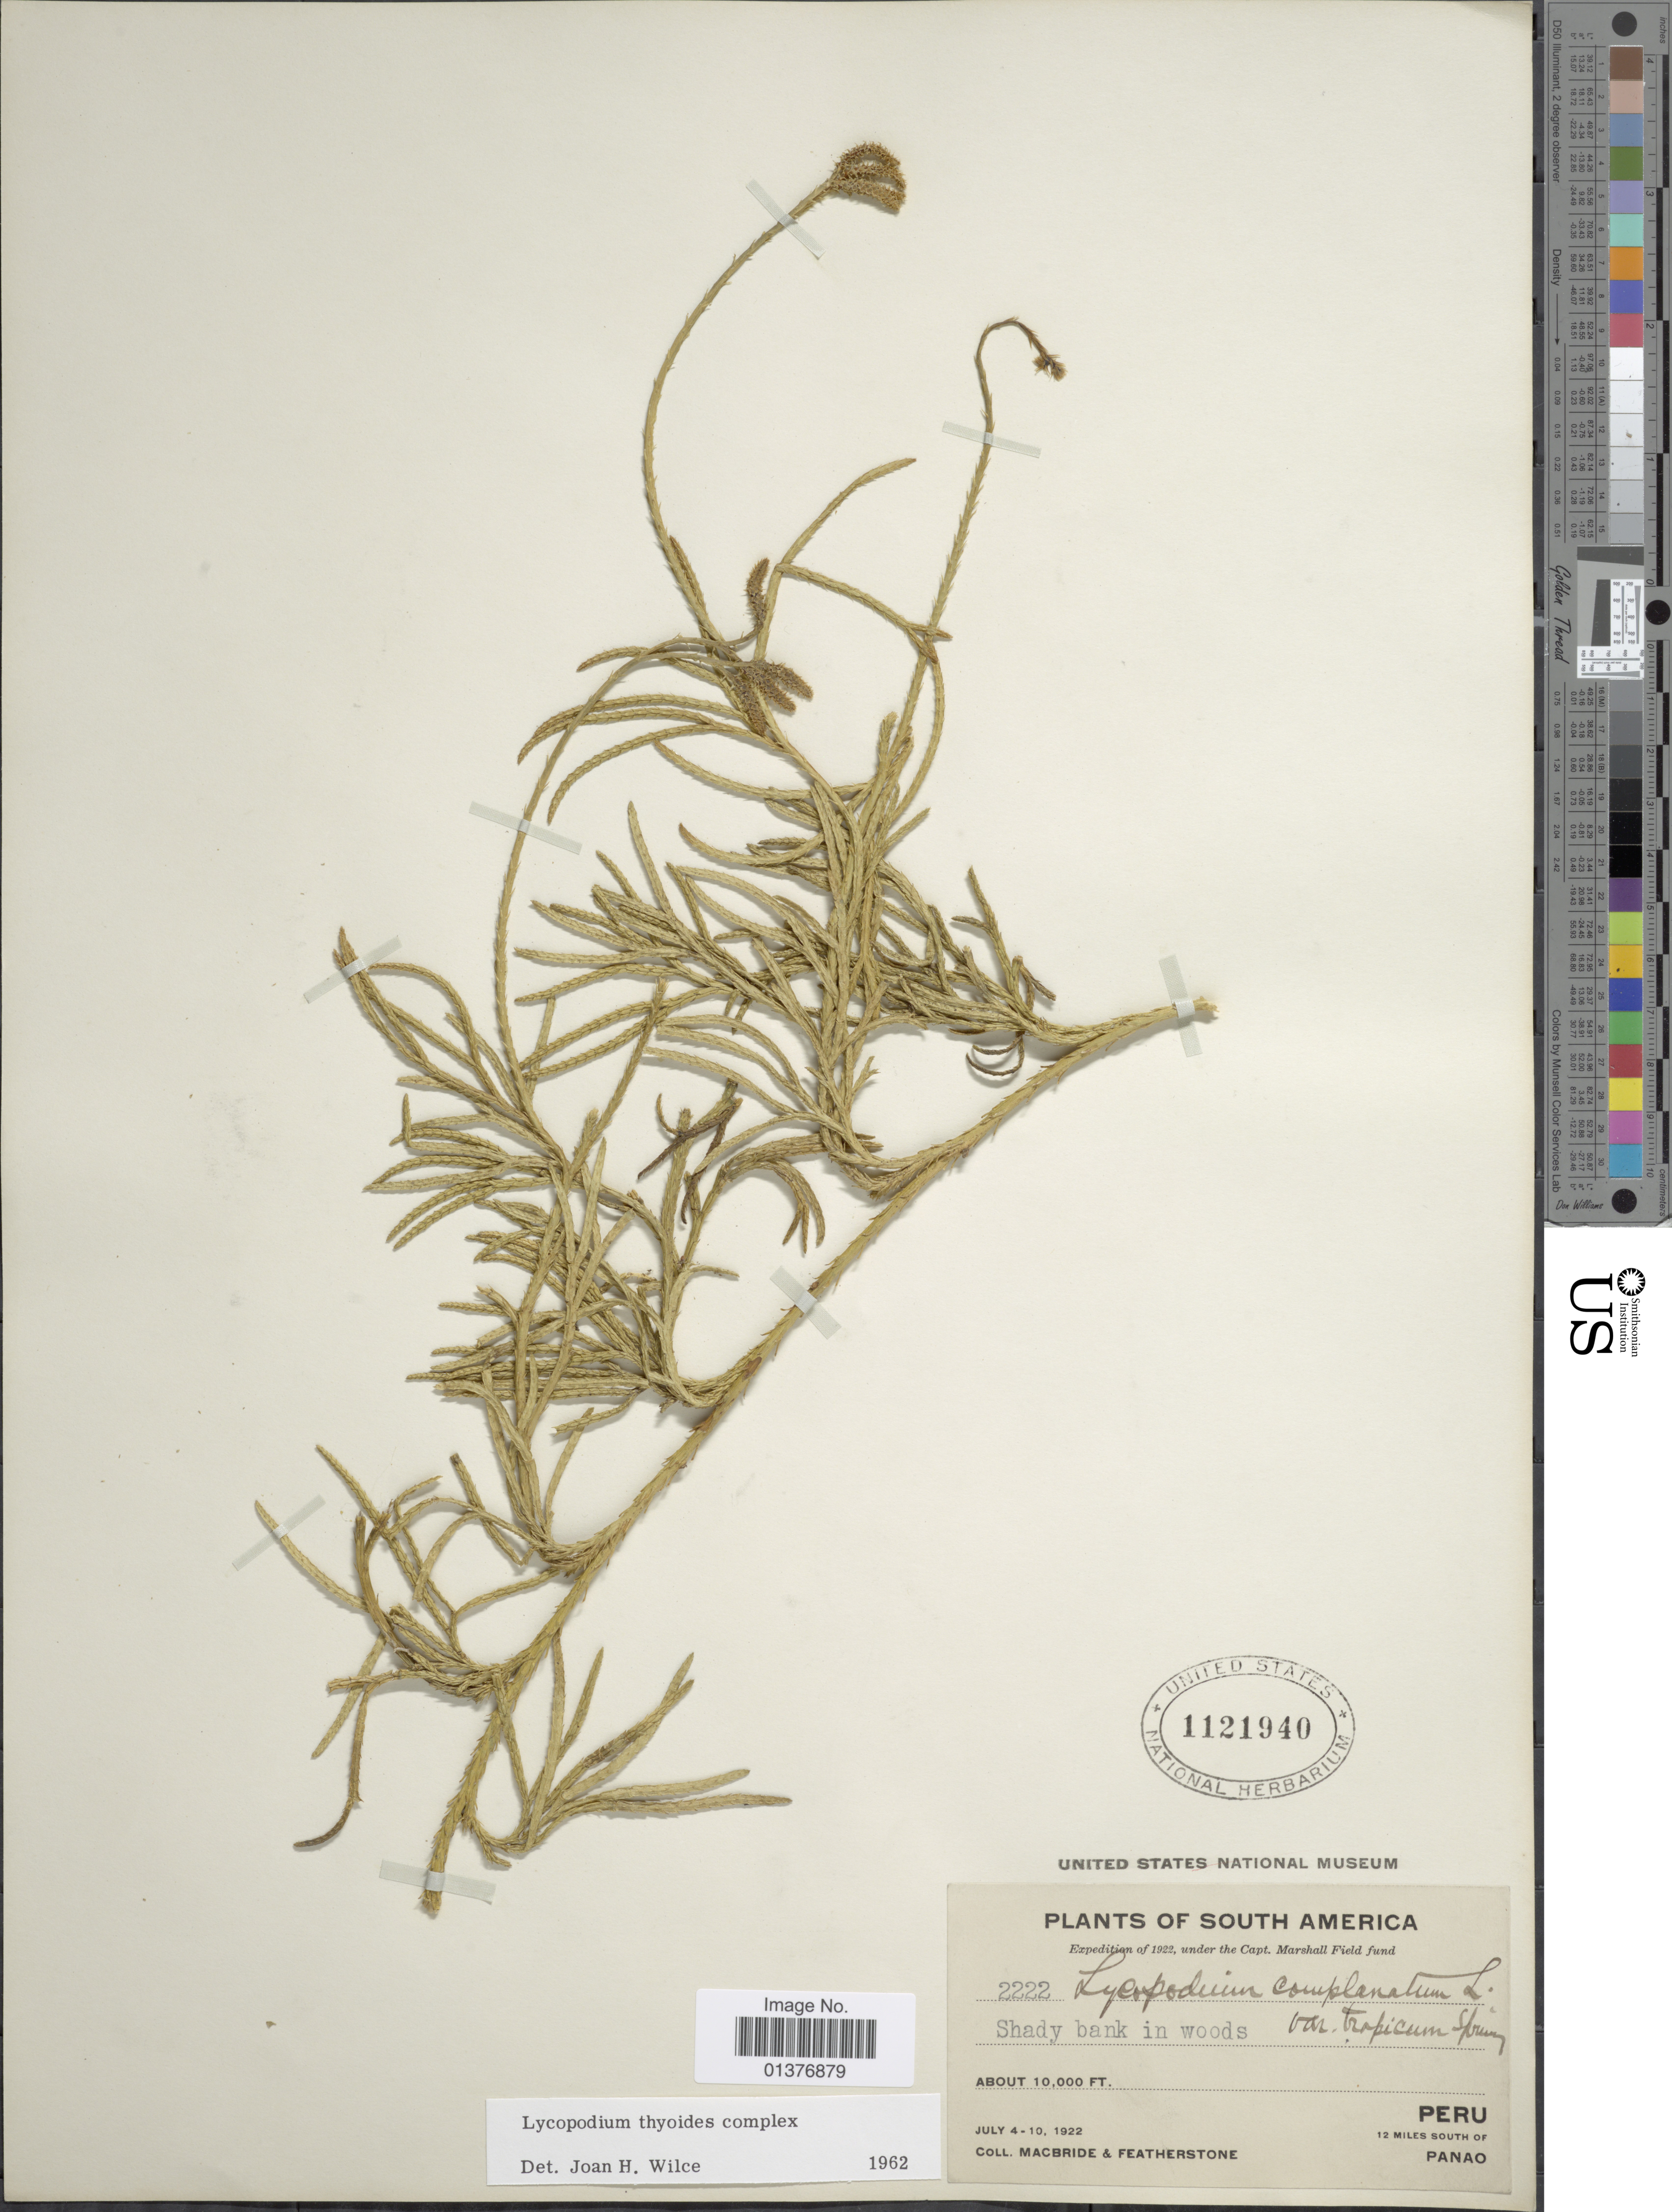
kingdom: Plantae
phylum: Tracheophyta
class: Lycopodiopsida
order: Lycopodiales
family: Lycopodiaceae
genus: Diphasiastrum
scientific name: Diphasiastrum thyoides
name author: (Humb. & Bonpl. ex Willd.) Holub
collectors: J. F. Macbride & -. Featherstone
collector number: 2222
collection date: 1922-07-04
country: Peru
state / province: Huánuco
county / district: Pachitea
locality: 12 miles south of Panao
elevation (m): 3048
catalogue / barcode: US 1121940